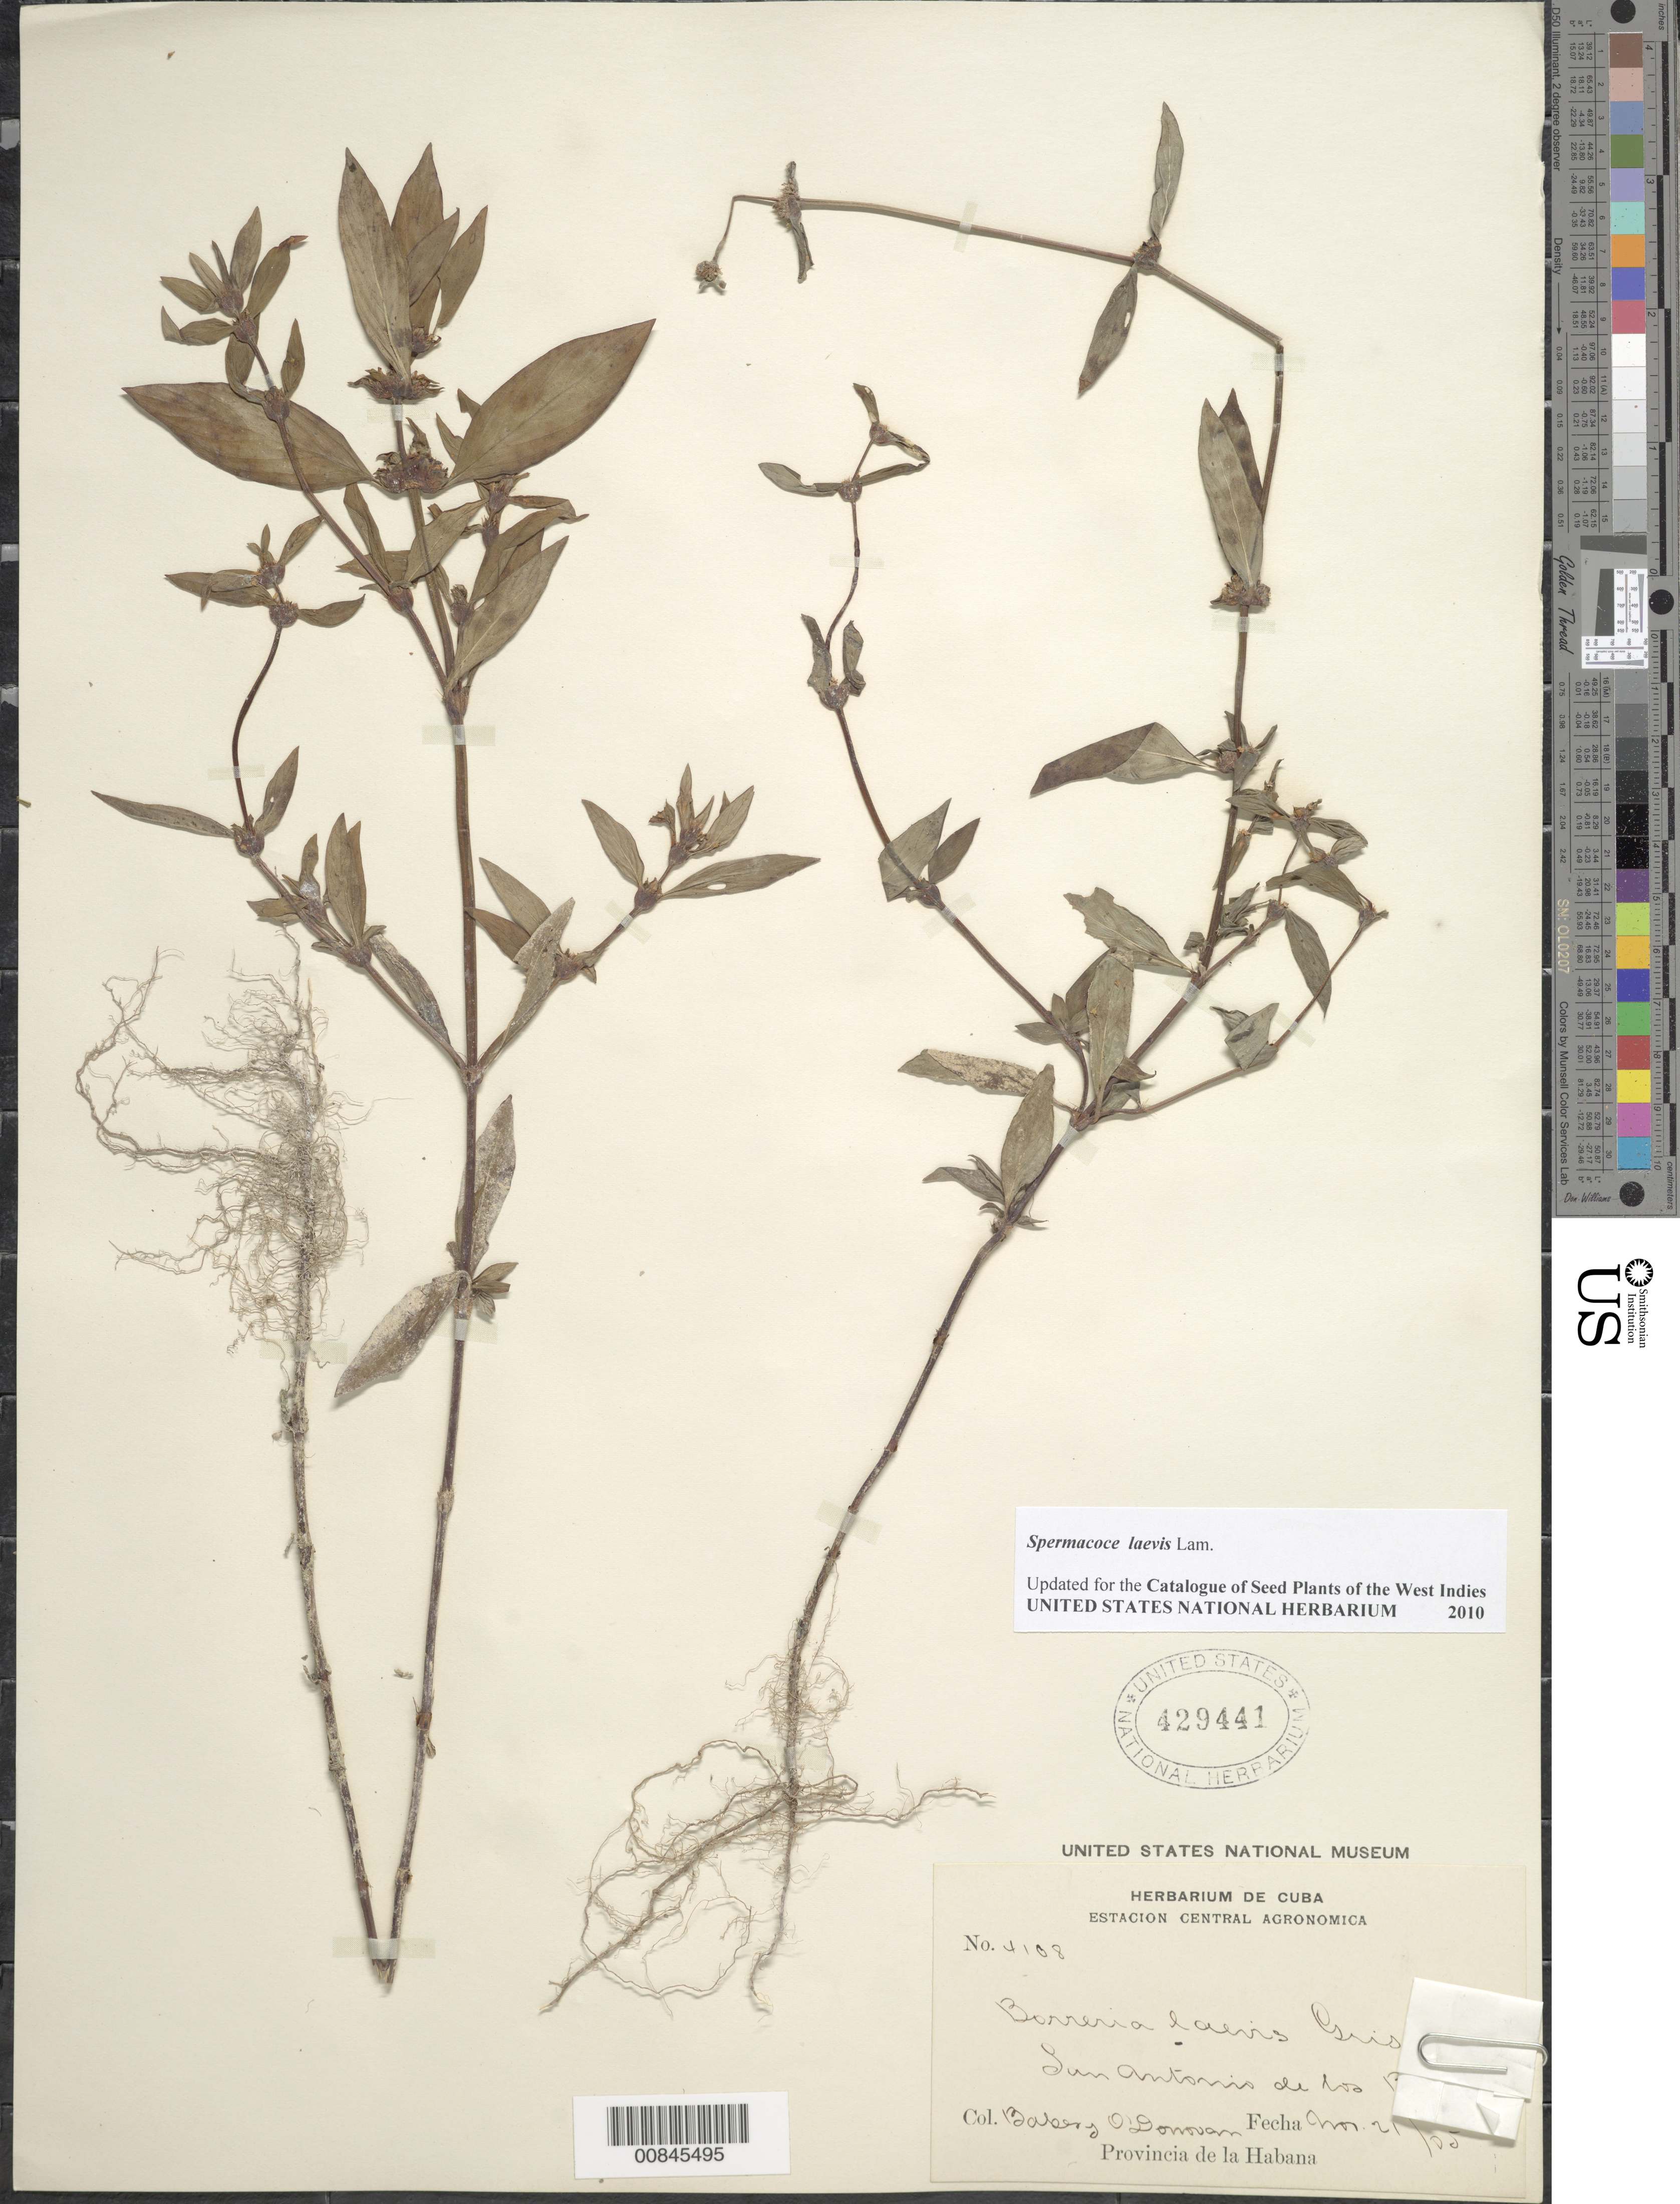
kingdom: Plantae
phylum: Tracheophyta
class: Magnoliopsida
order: Gentianales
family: Rubiaceae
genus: Spermacoce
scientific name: Spermacoce laevis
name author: Lam.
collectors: B. O'Donovan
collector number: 4108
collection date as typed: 21 Nov --05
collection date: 1805-11-21 or 1905-11-21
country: Cuba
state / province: La Habana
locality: San Antonio de los Banvo (sp?)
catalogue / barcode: US 429441